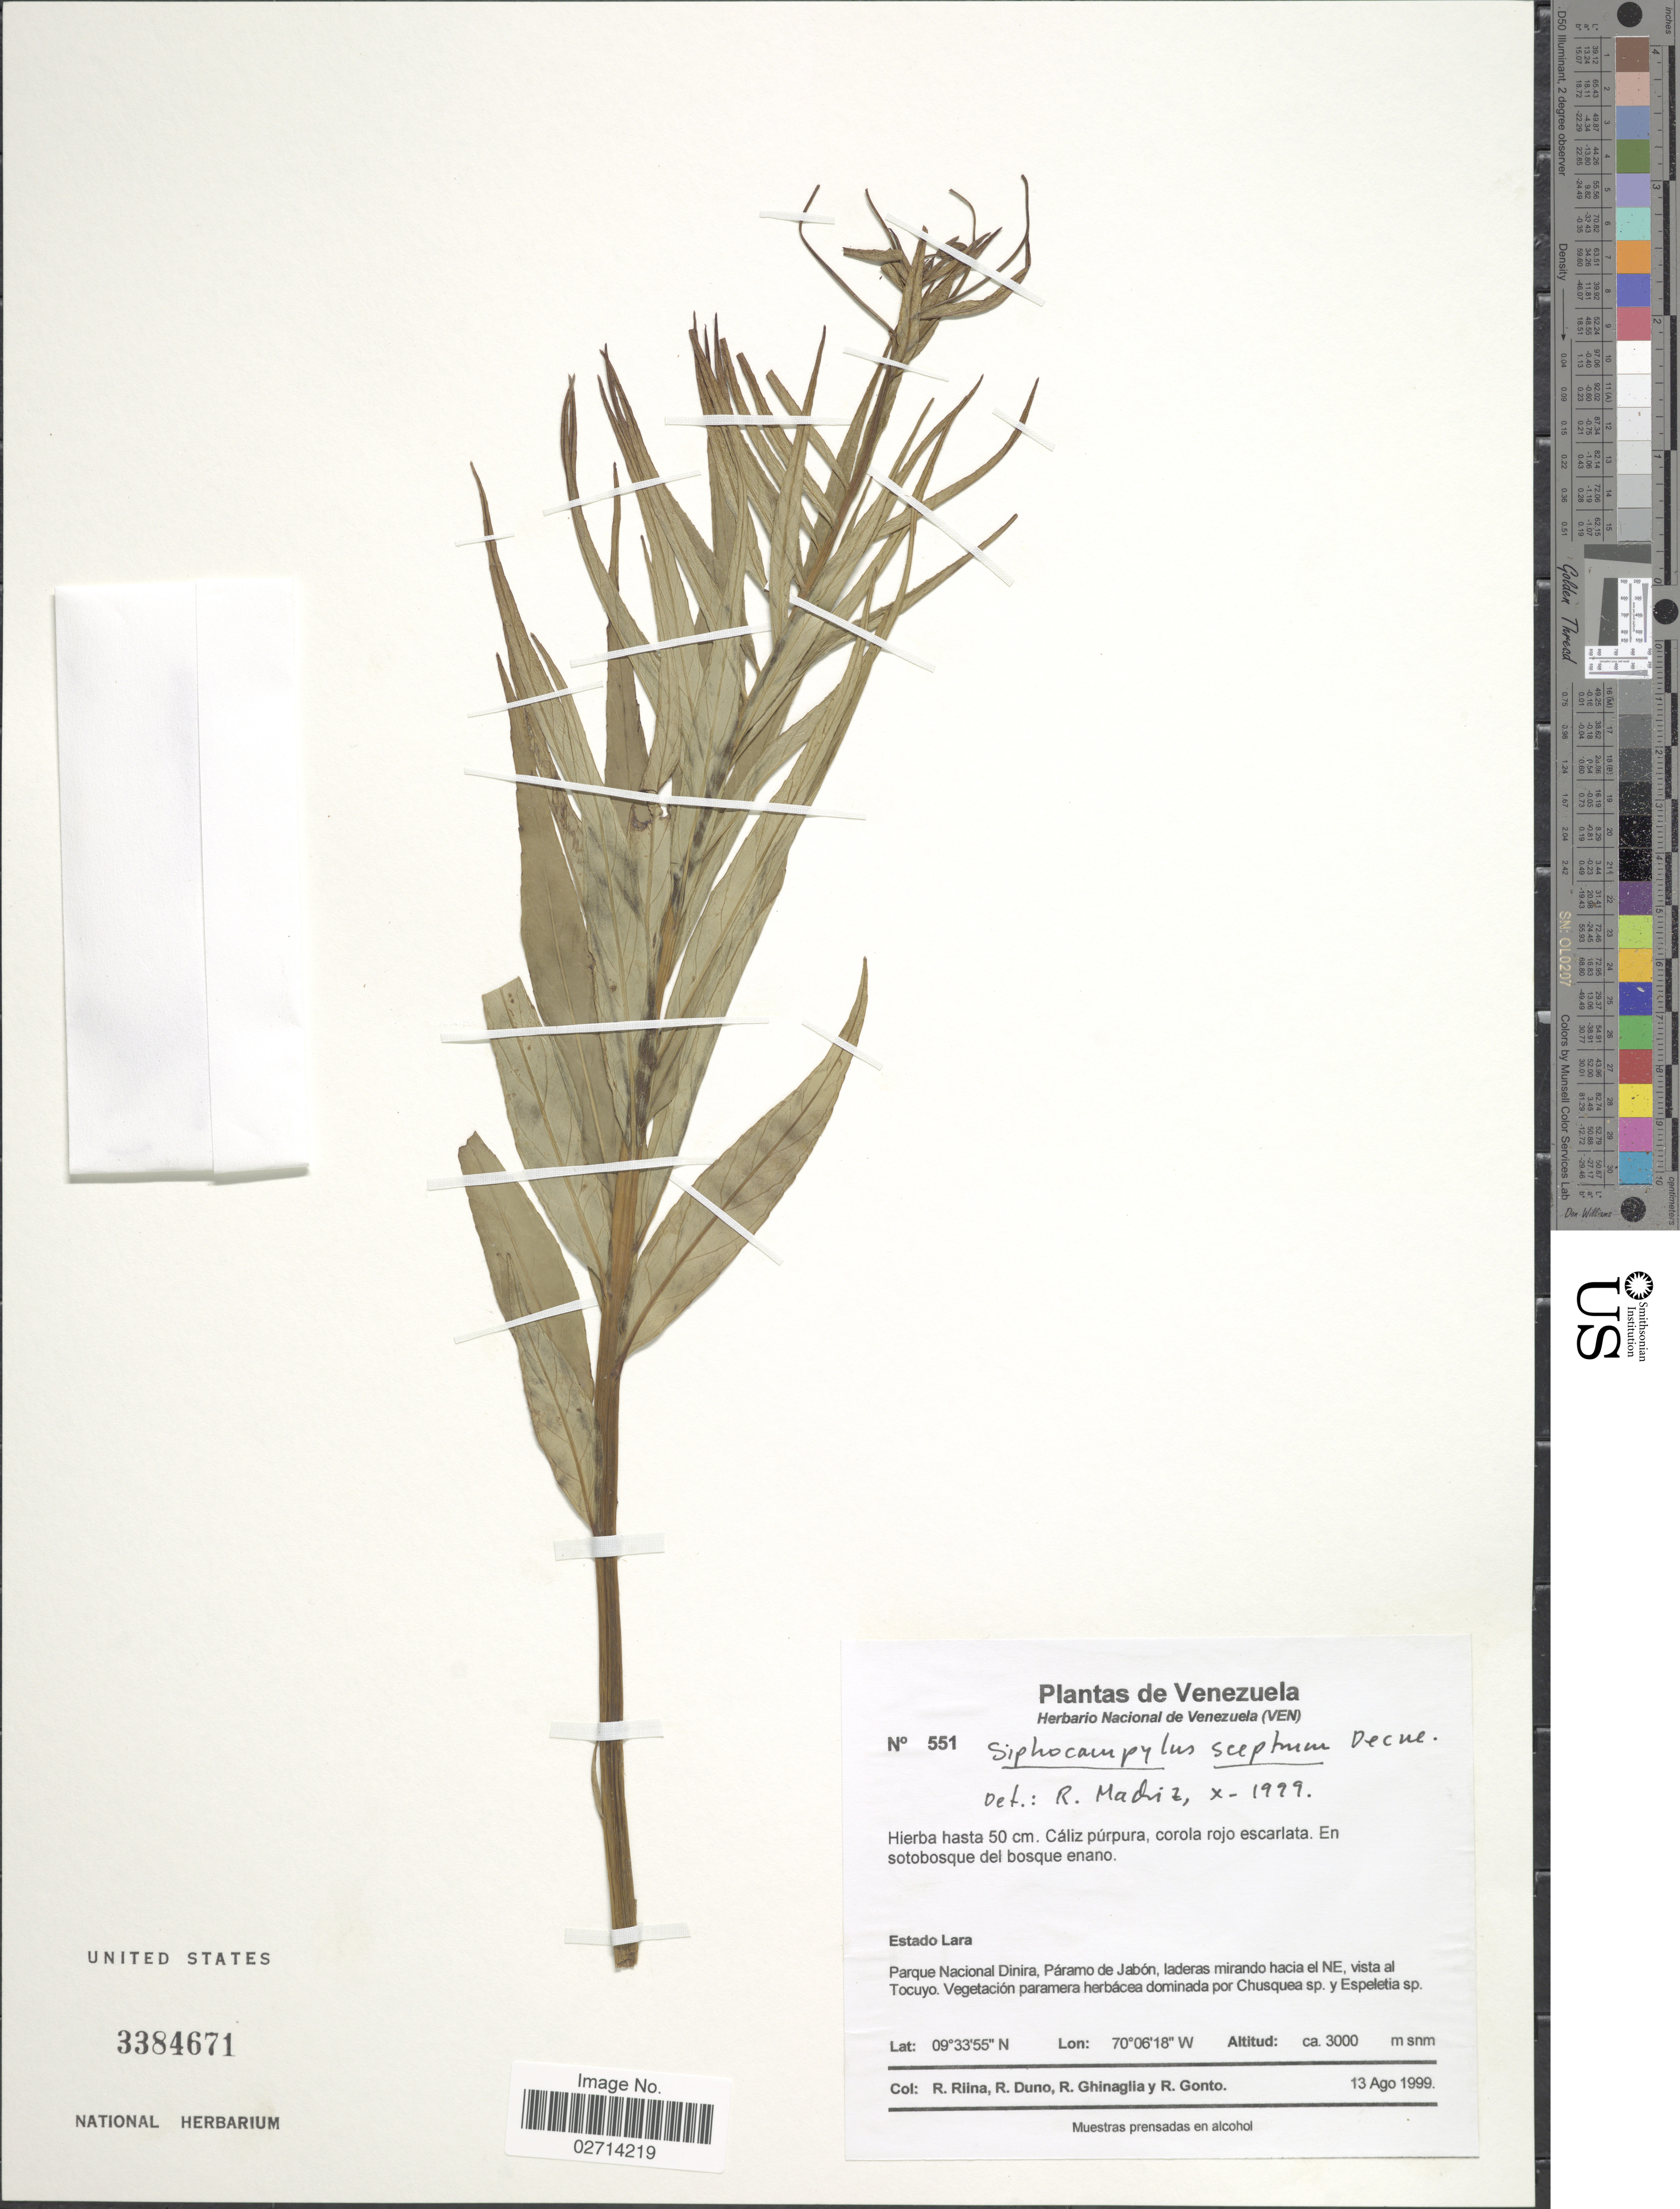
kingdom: Plantae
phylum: Tracheophyta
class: Magnoliopsida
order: Asterales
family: Campanulaceae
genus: Siphocampylus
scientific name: Siphocampylus sceptrum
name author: Decne. ex B.L. Linden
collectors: R. Riina, R. Duno de Stefano, R. Ghinaglia & R. Gonto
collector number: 551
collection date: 1999-08-13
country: Venezuela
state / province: Lara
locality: Parque Nacional Dinira, Paramo de Jabon, laderas mirando hacia el NE, vista al Tocuyo.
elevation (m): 3000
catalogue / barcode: US 3384671